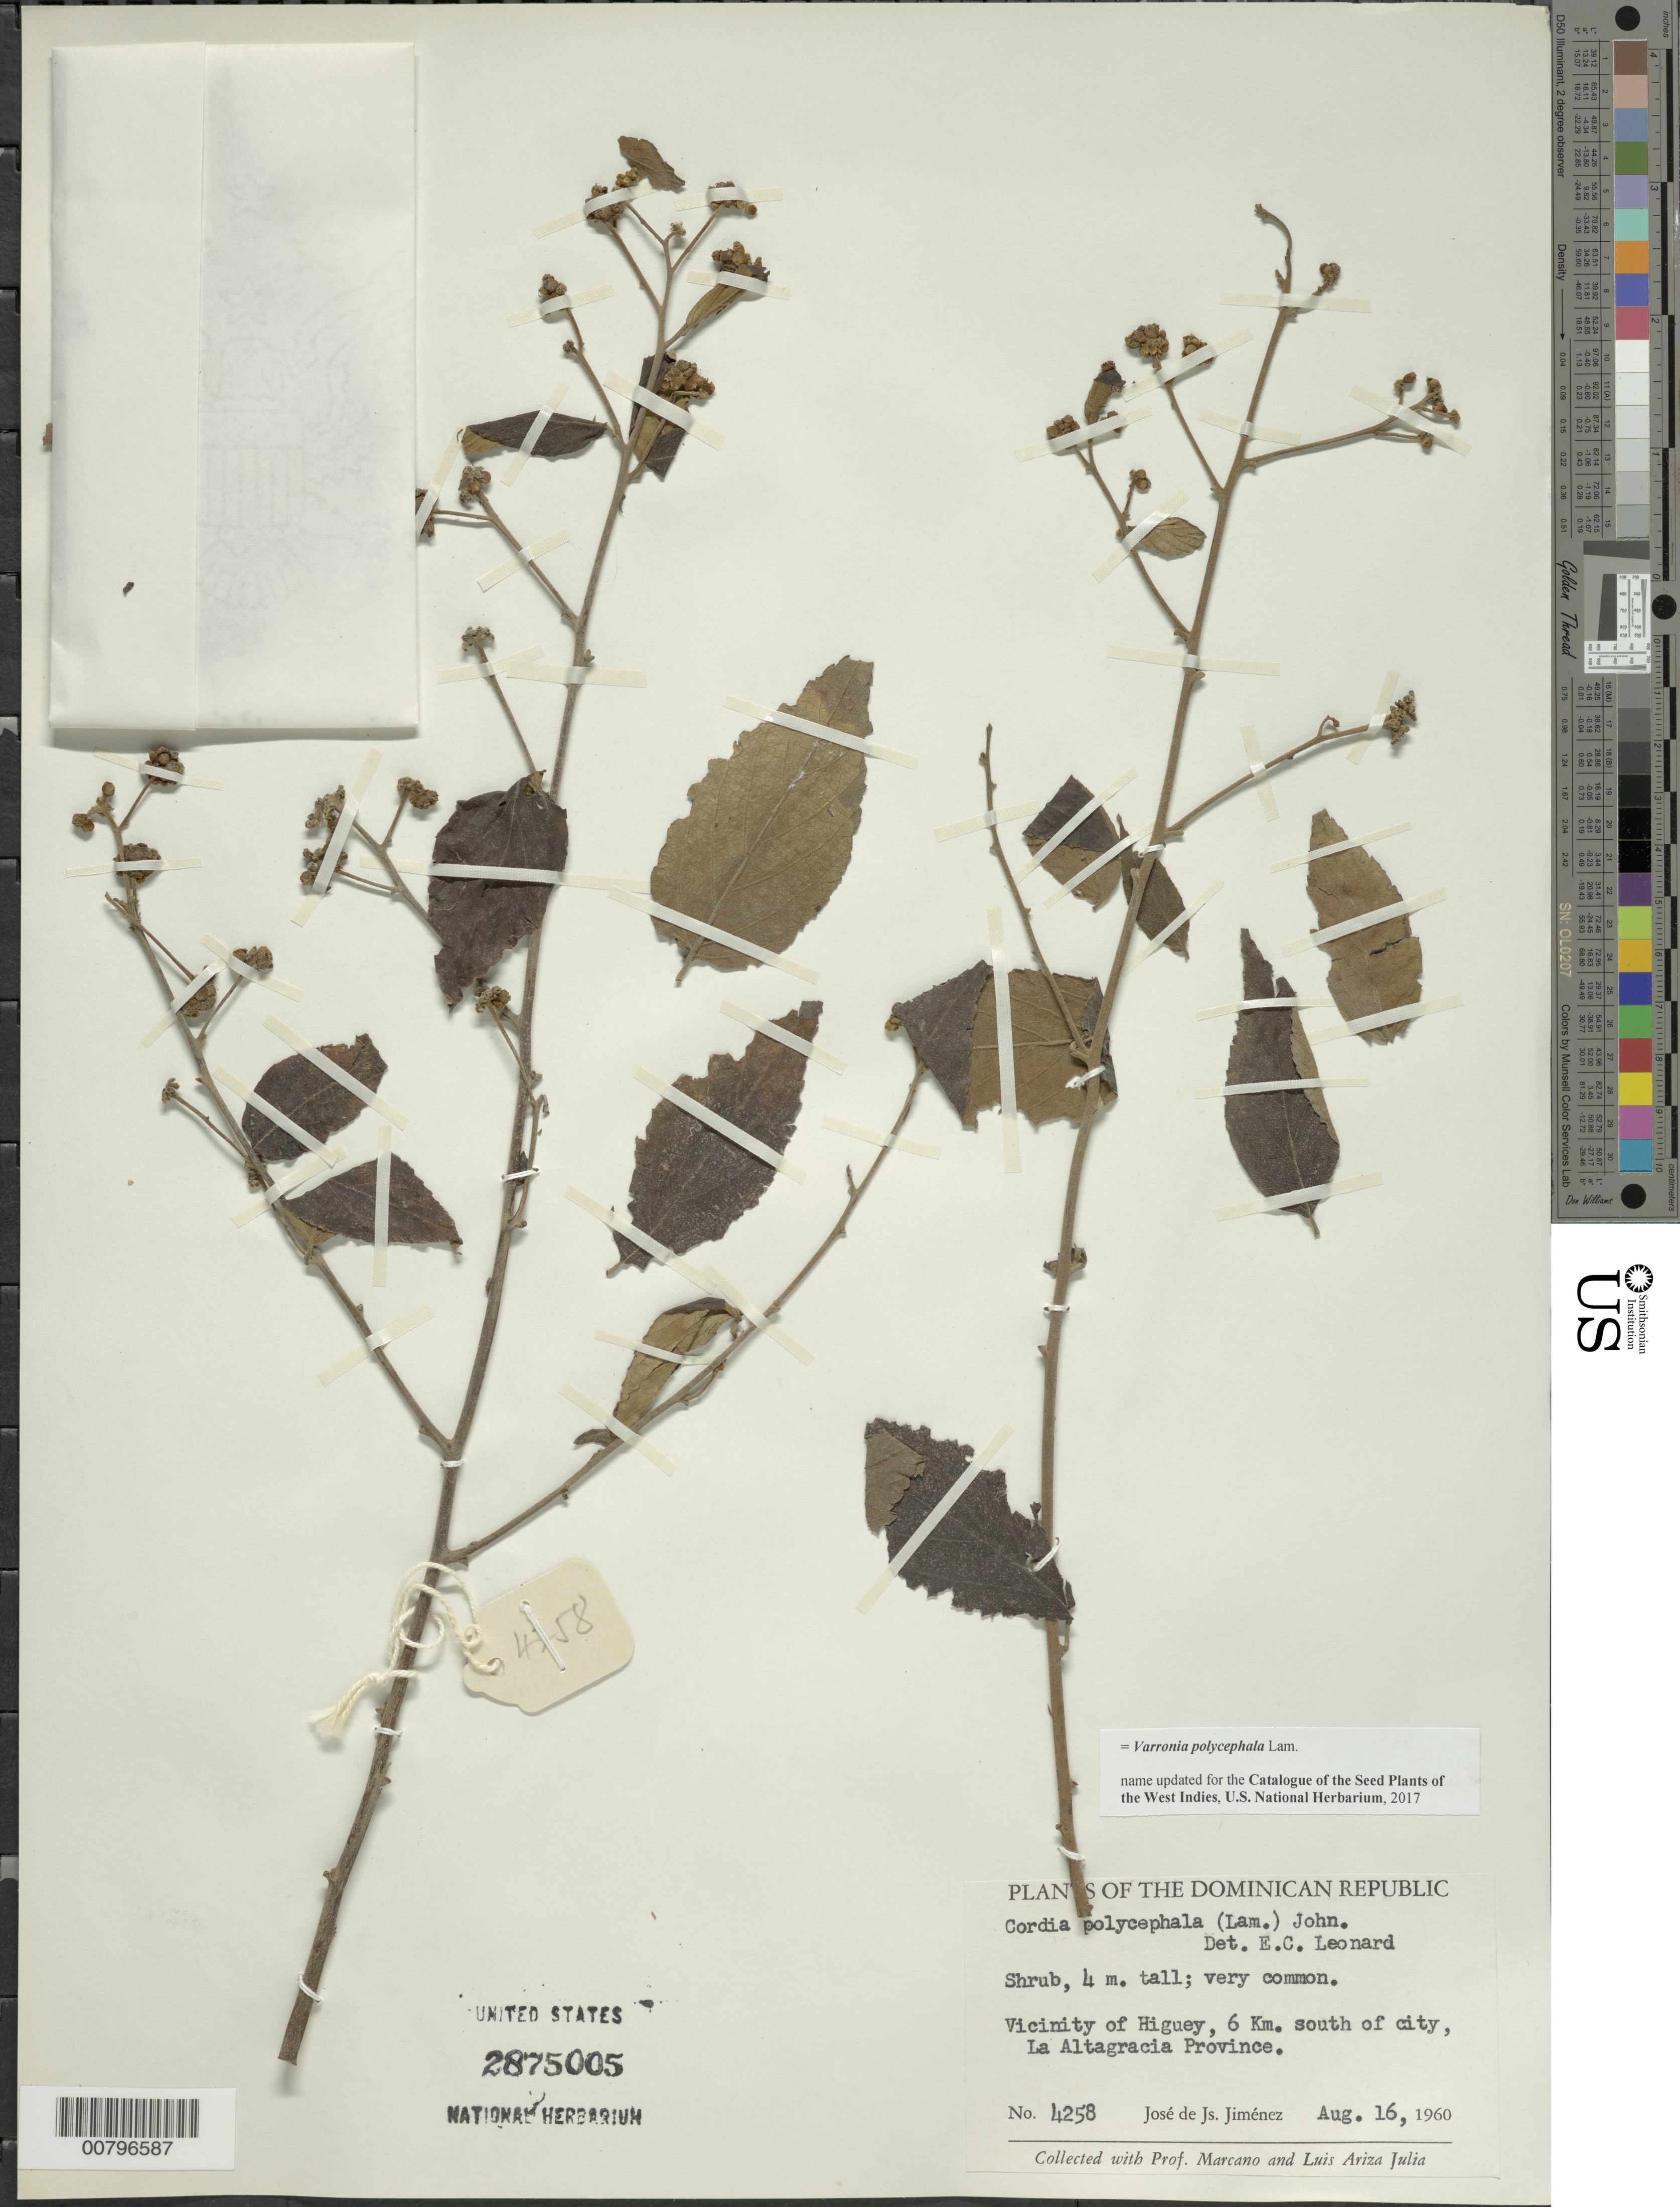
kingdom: Plantae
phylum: Tracheophyta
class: Magnoliopsida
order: Boraginales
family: Cordiaceae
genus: Varronia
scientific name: Varronia polycephala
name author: Lam.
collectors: J. J. Jiménez Almonte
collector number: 4258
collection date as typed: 16 Aug 1960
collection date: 1960-08-16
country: Dominican Republic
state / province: La Altagracia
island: Hispaniola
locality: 6 km south of city, vicinity of Higuey.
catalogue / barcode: US 2875005